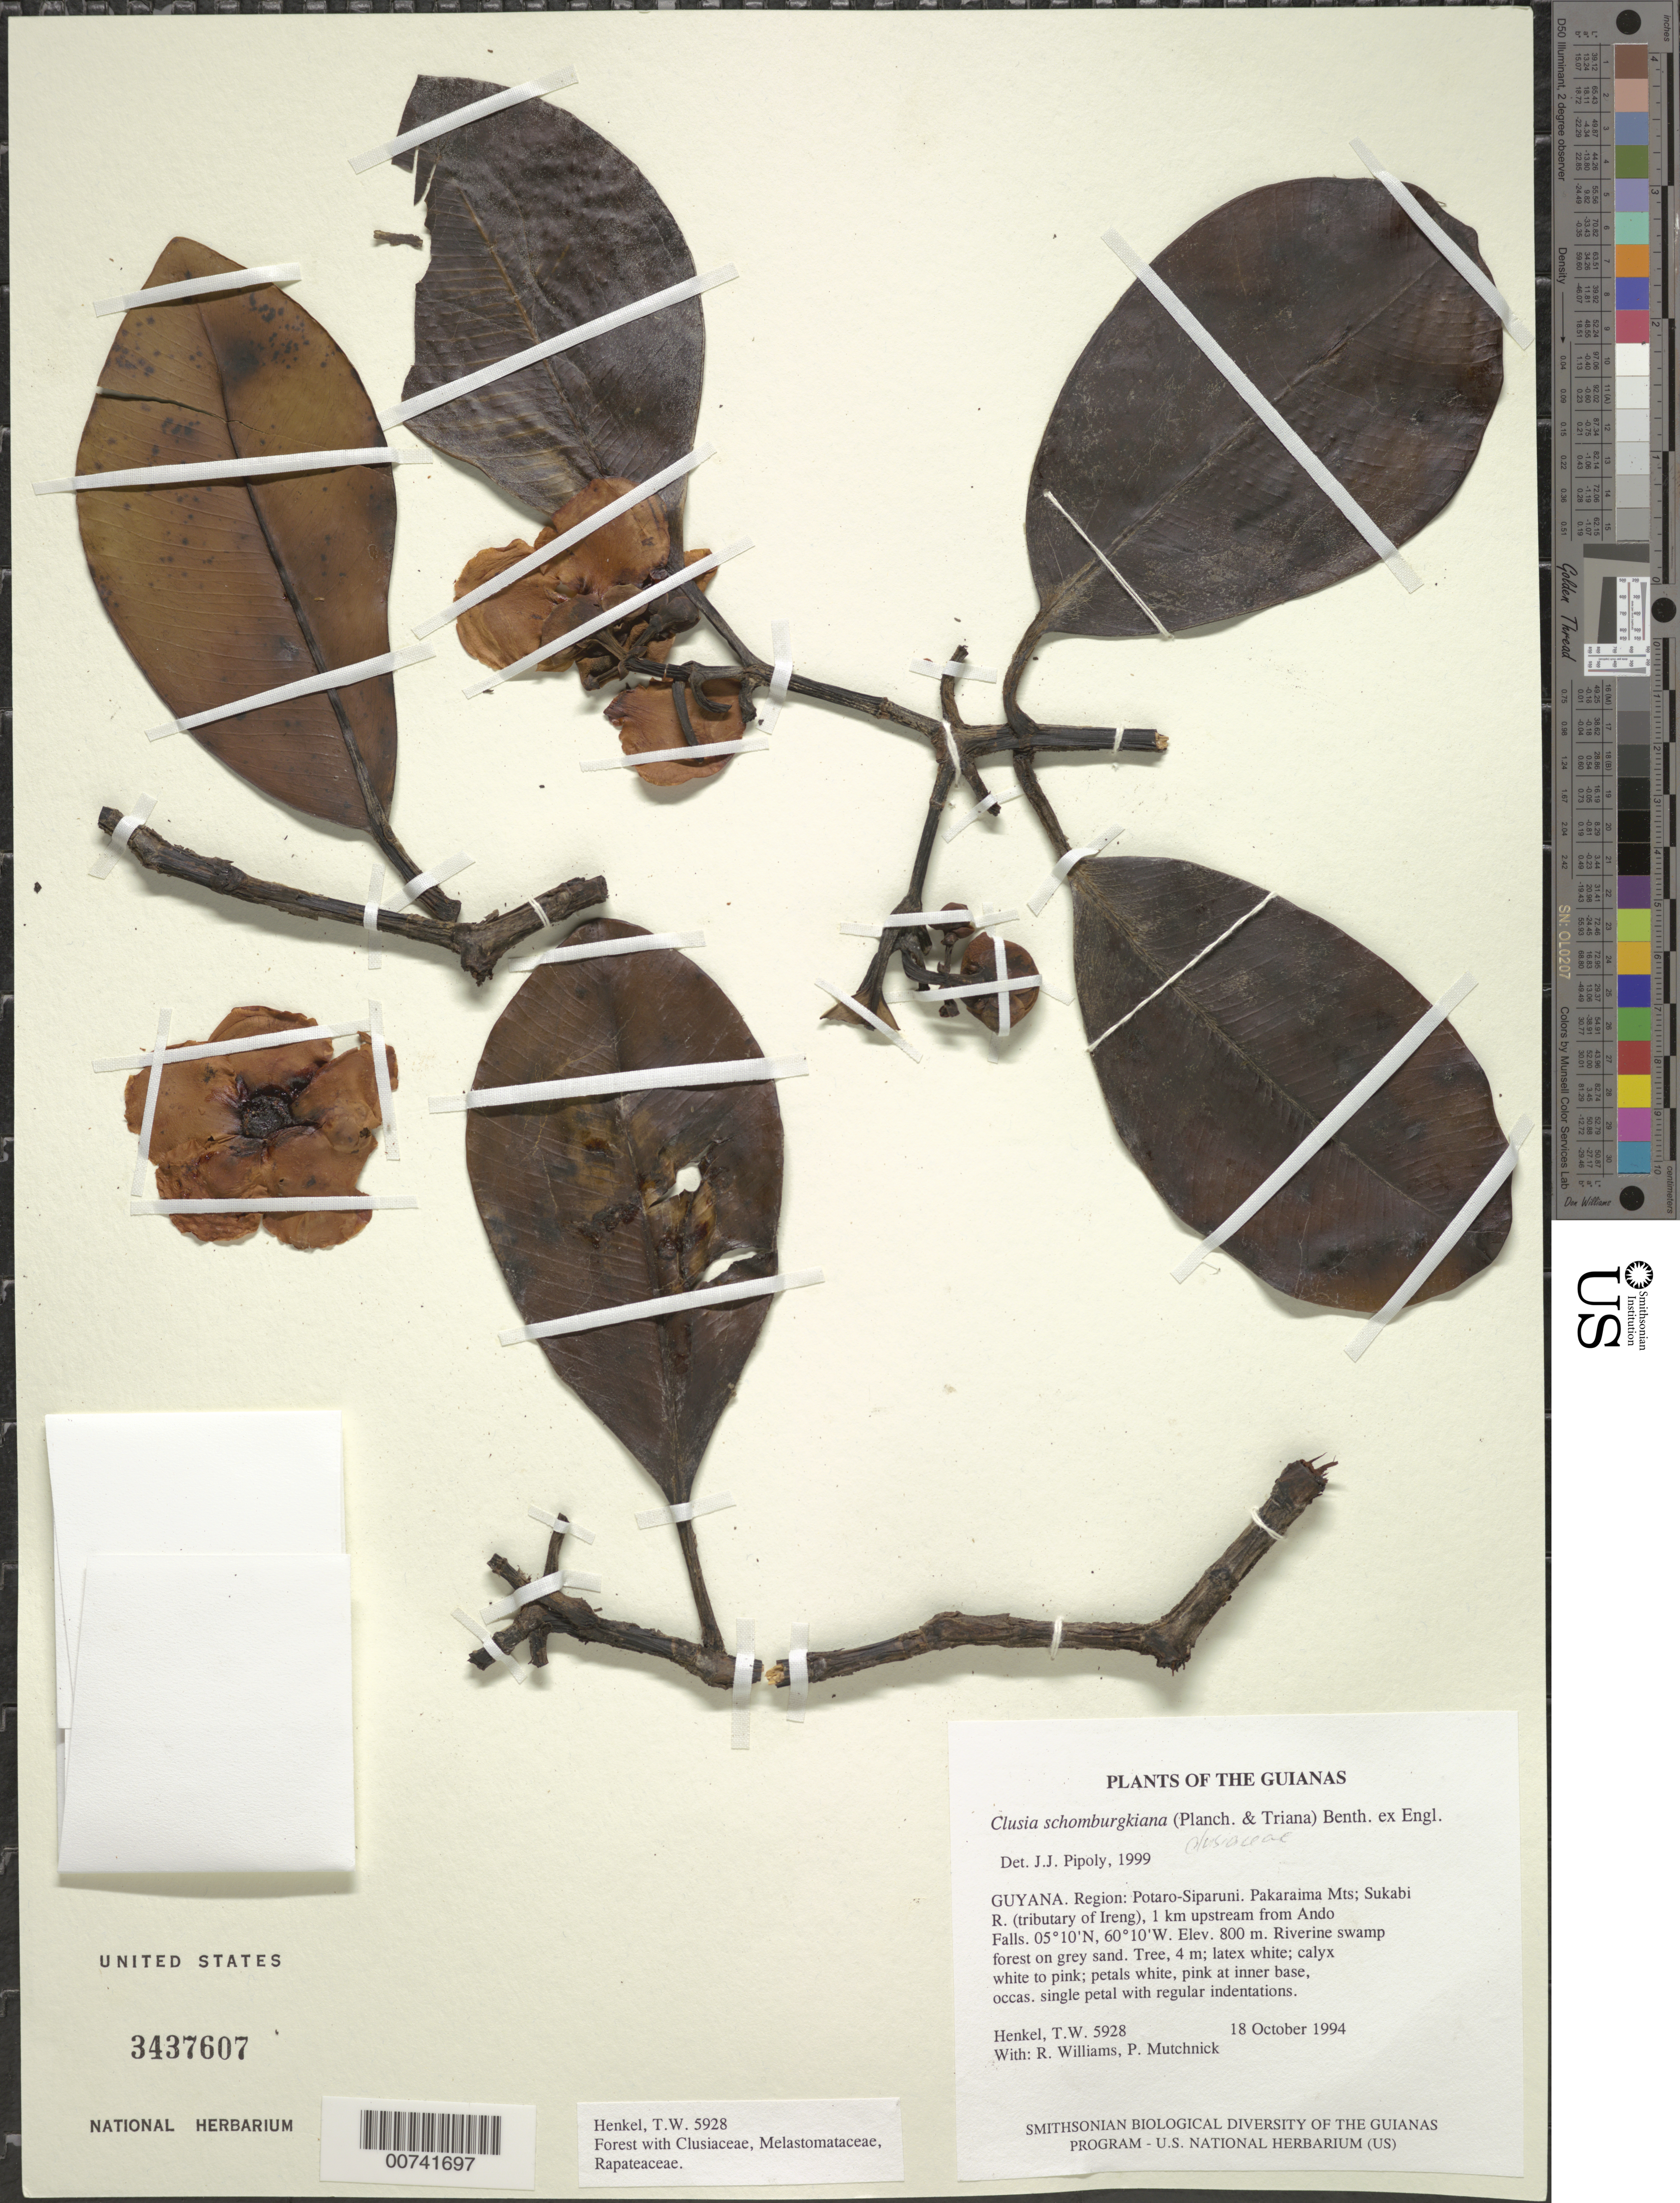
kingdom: Plantae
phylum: Tracheophyta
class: Magnoliopsida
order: Malpighiales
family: Clusiaceae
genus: Clusia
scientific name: Clusia schomburgkiana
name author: (Planch. & Triana) Benth. ex Engl.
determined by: Pipoly, J. J., III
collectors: T. Henkel, R. Williams & P. Mutchnick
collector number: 5928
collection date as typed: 18 October 1994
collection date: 1994-10-18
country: Guyana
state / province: Potaro-Siparuni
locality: Pakaraima Mts; Sukabi R. (tributary of Ireng), 1 km upstream from Ando Falls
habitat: Riverine swamp forest on grey sand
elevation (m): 800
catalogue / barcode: US 3437607